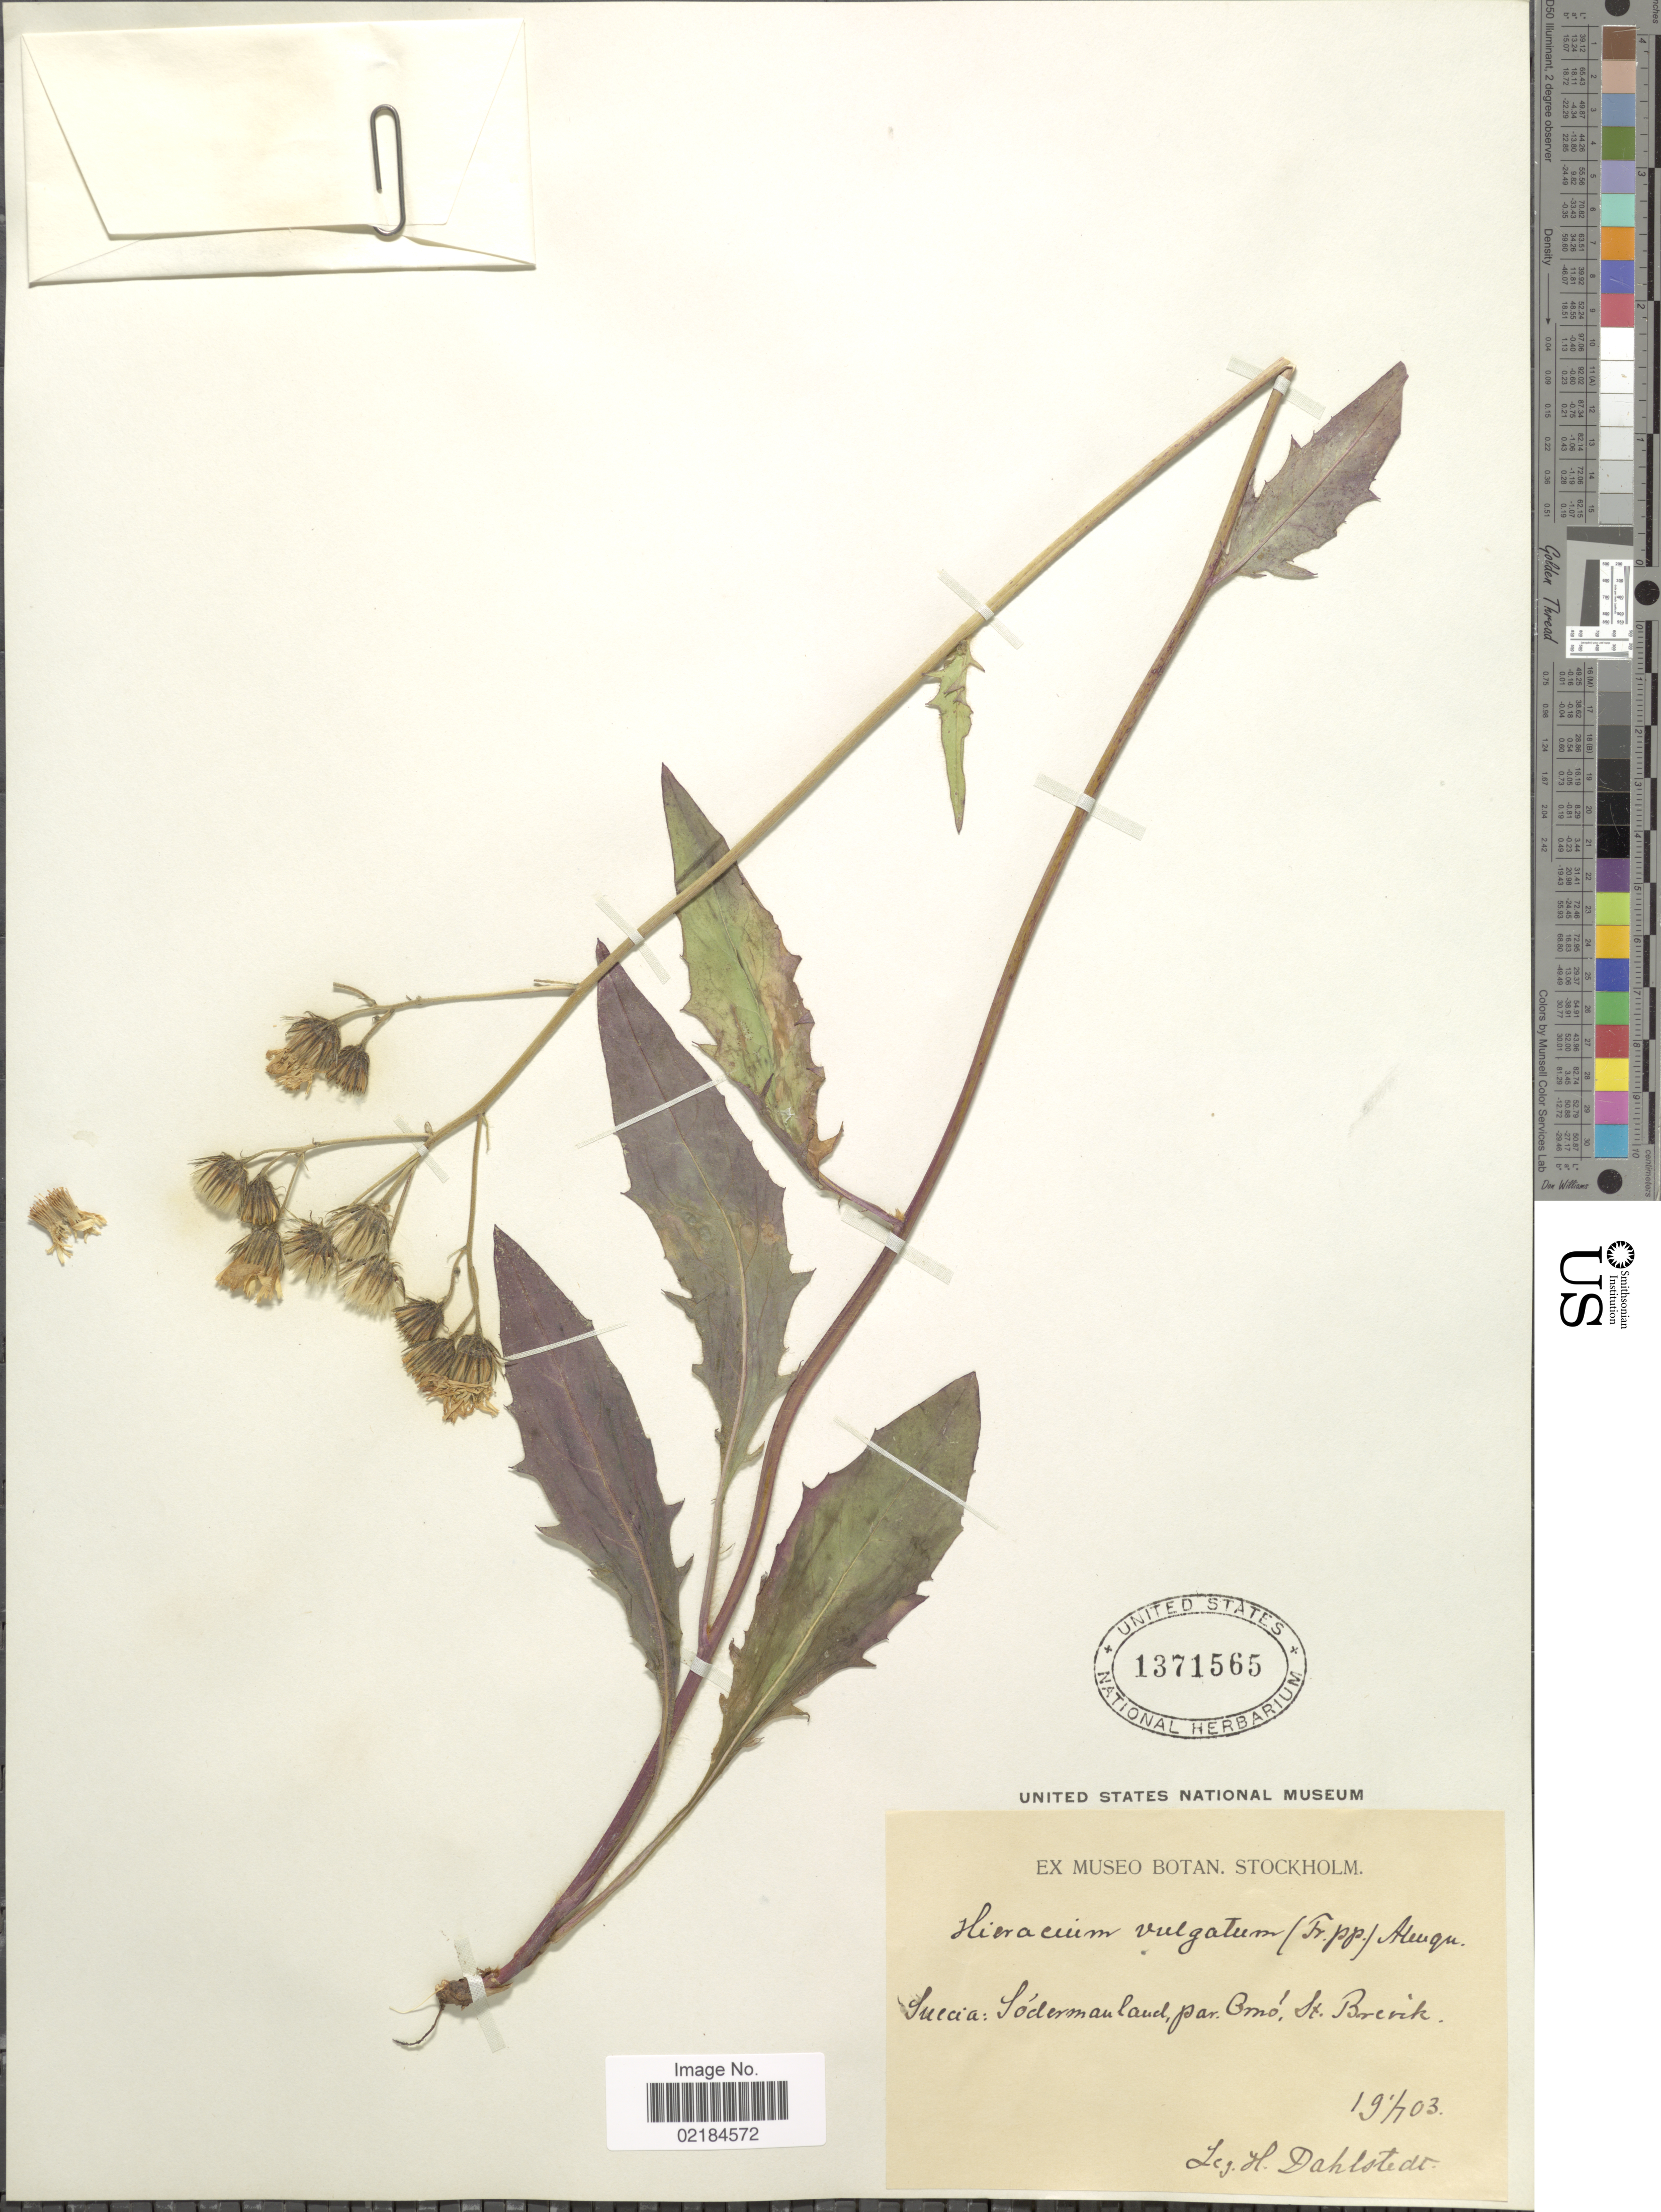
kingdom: Plantae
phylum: Tracheophyta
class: Magnoliopsida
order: Asterales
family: Asteraceae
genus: Hieracium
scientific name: Hieracium lachenalii subsp. cruenifolium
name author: (Dahlst. & Lübeck) Zahn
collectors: H. G. Dahlstedt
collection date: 1903-07-01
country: Sweden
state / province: Sodermanland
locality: Suecia: Sodermanland, par Orno, St. Brevik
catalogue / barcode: US 1371565